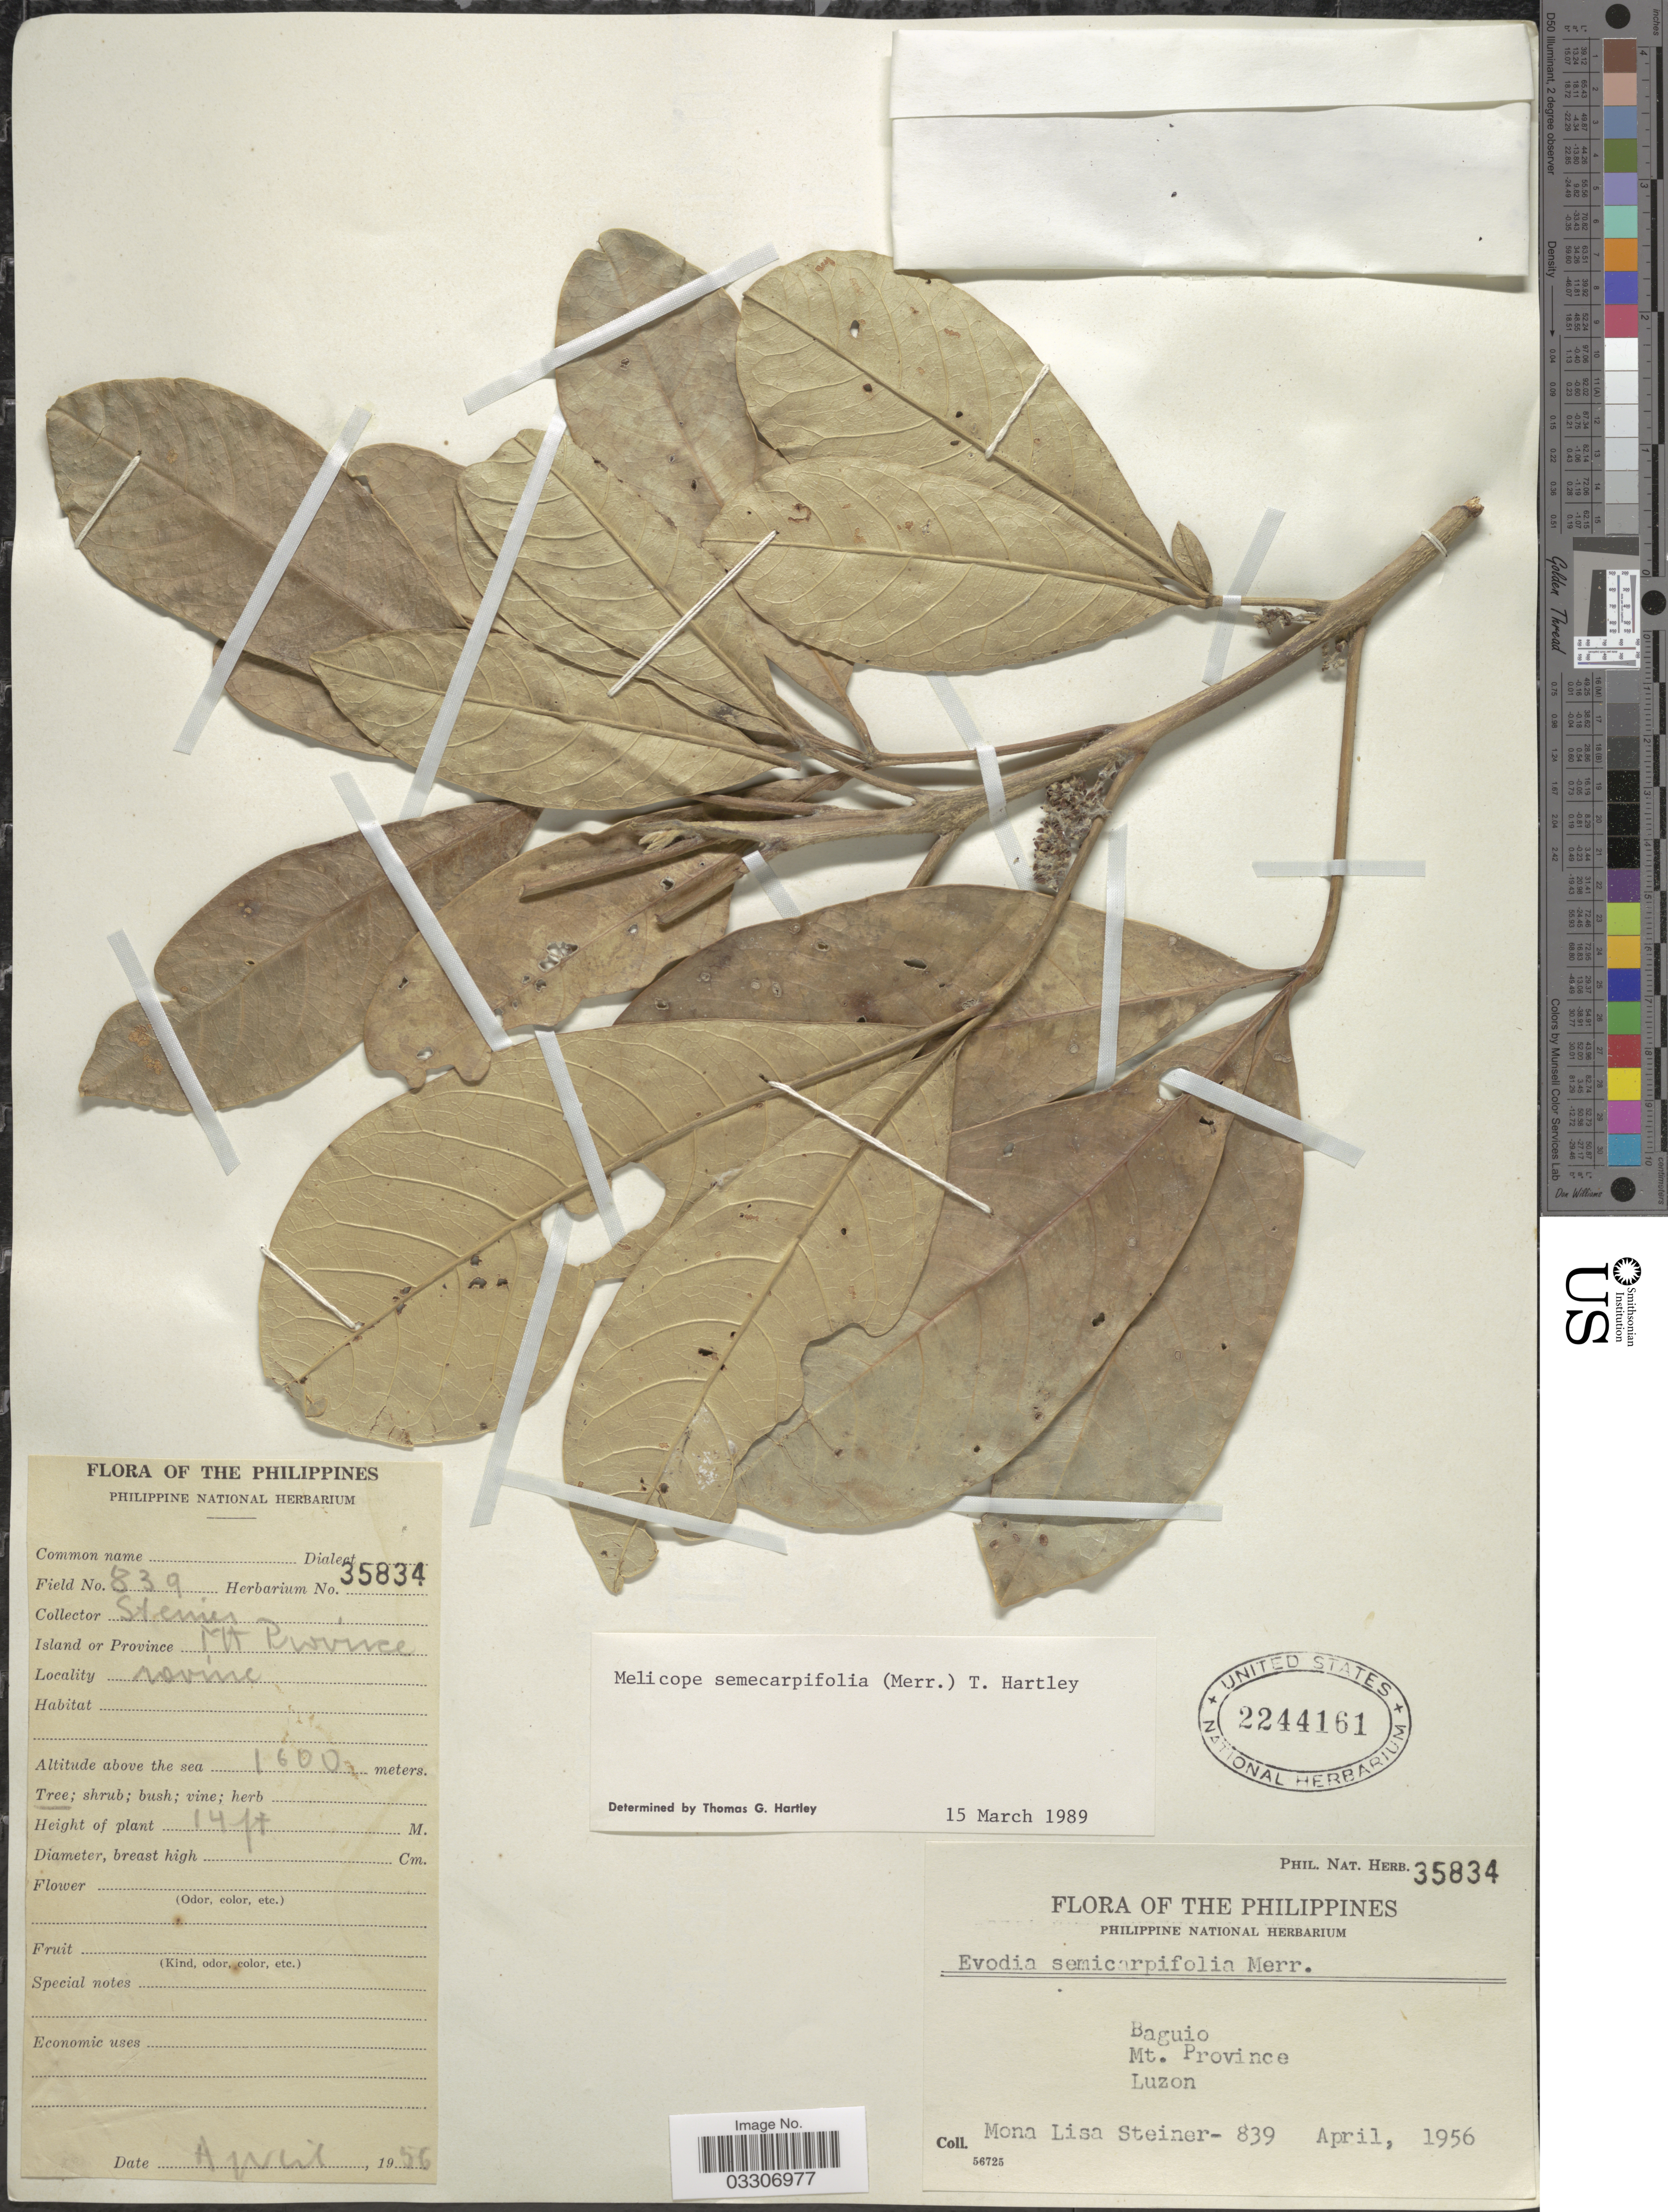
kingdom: Plantae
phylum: Tracheophyta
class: Magnoliopsida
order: Sapindales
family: Rutaceae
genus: Melicope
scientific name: Melicope semecarpifolia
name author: (Merr.) T.G. Hartley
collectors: M. Steiner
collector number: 839/ Phil. Nat. Herb. 35834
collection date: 1956-04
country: Philippines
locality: Baguio, Mt. Province, Luzon.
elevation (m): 1600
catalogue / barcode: US 2244161